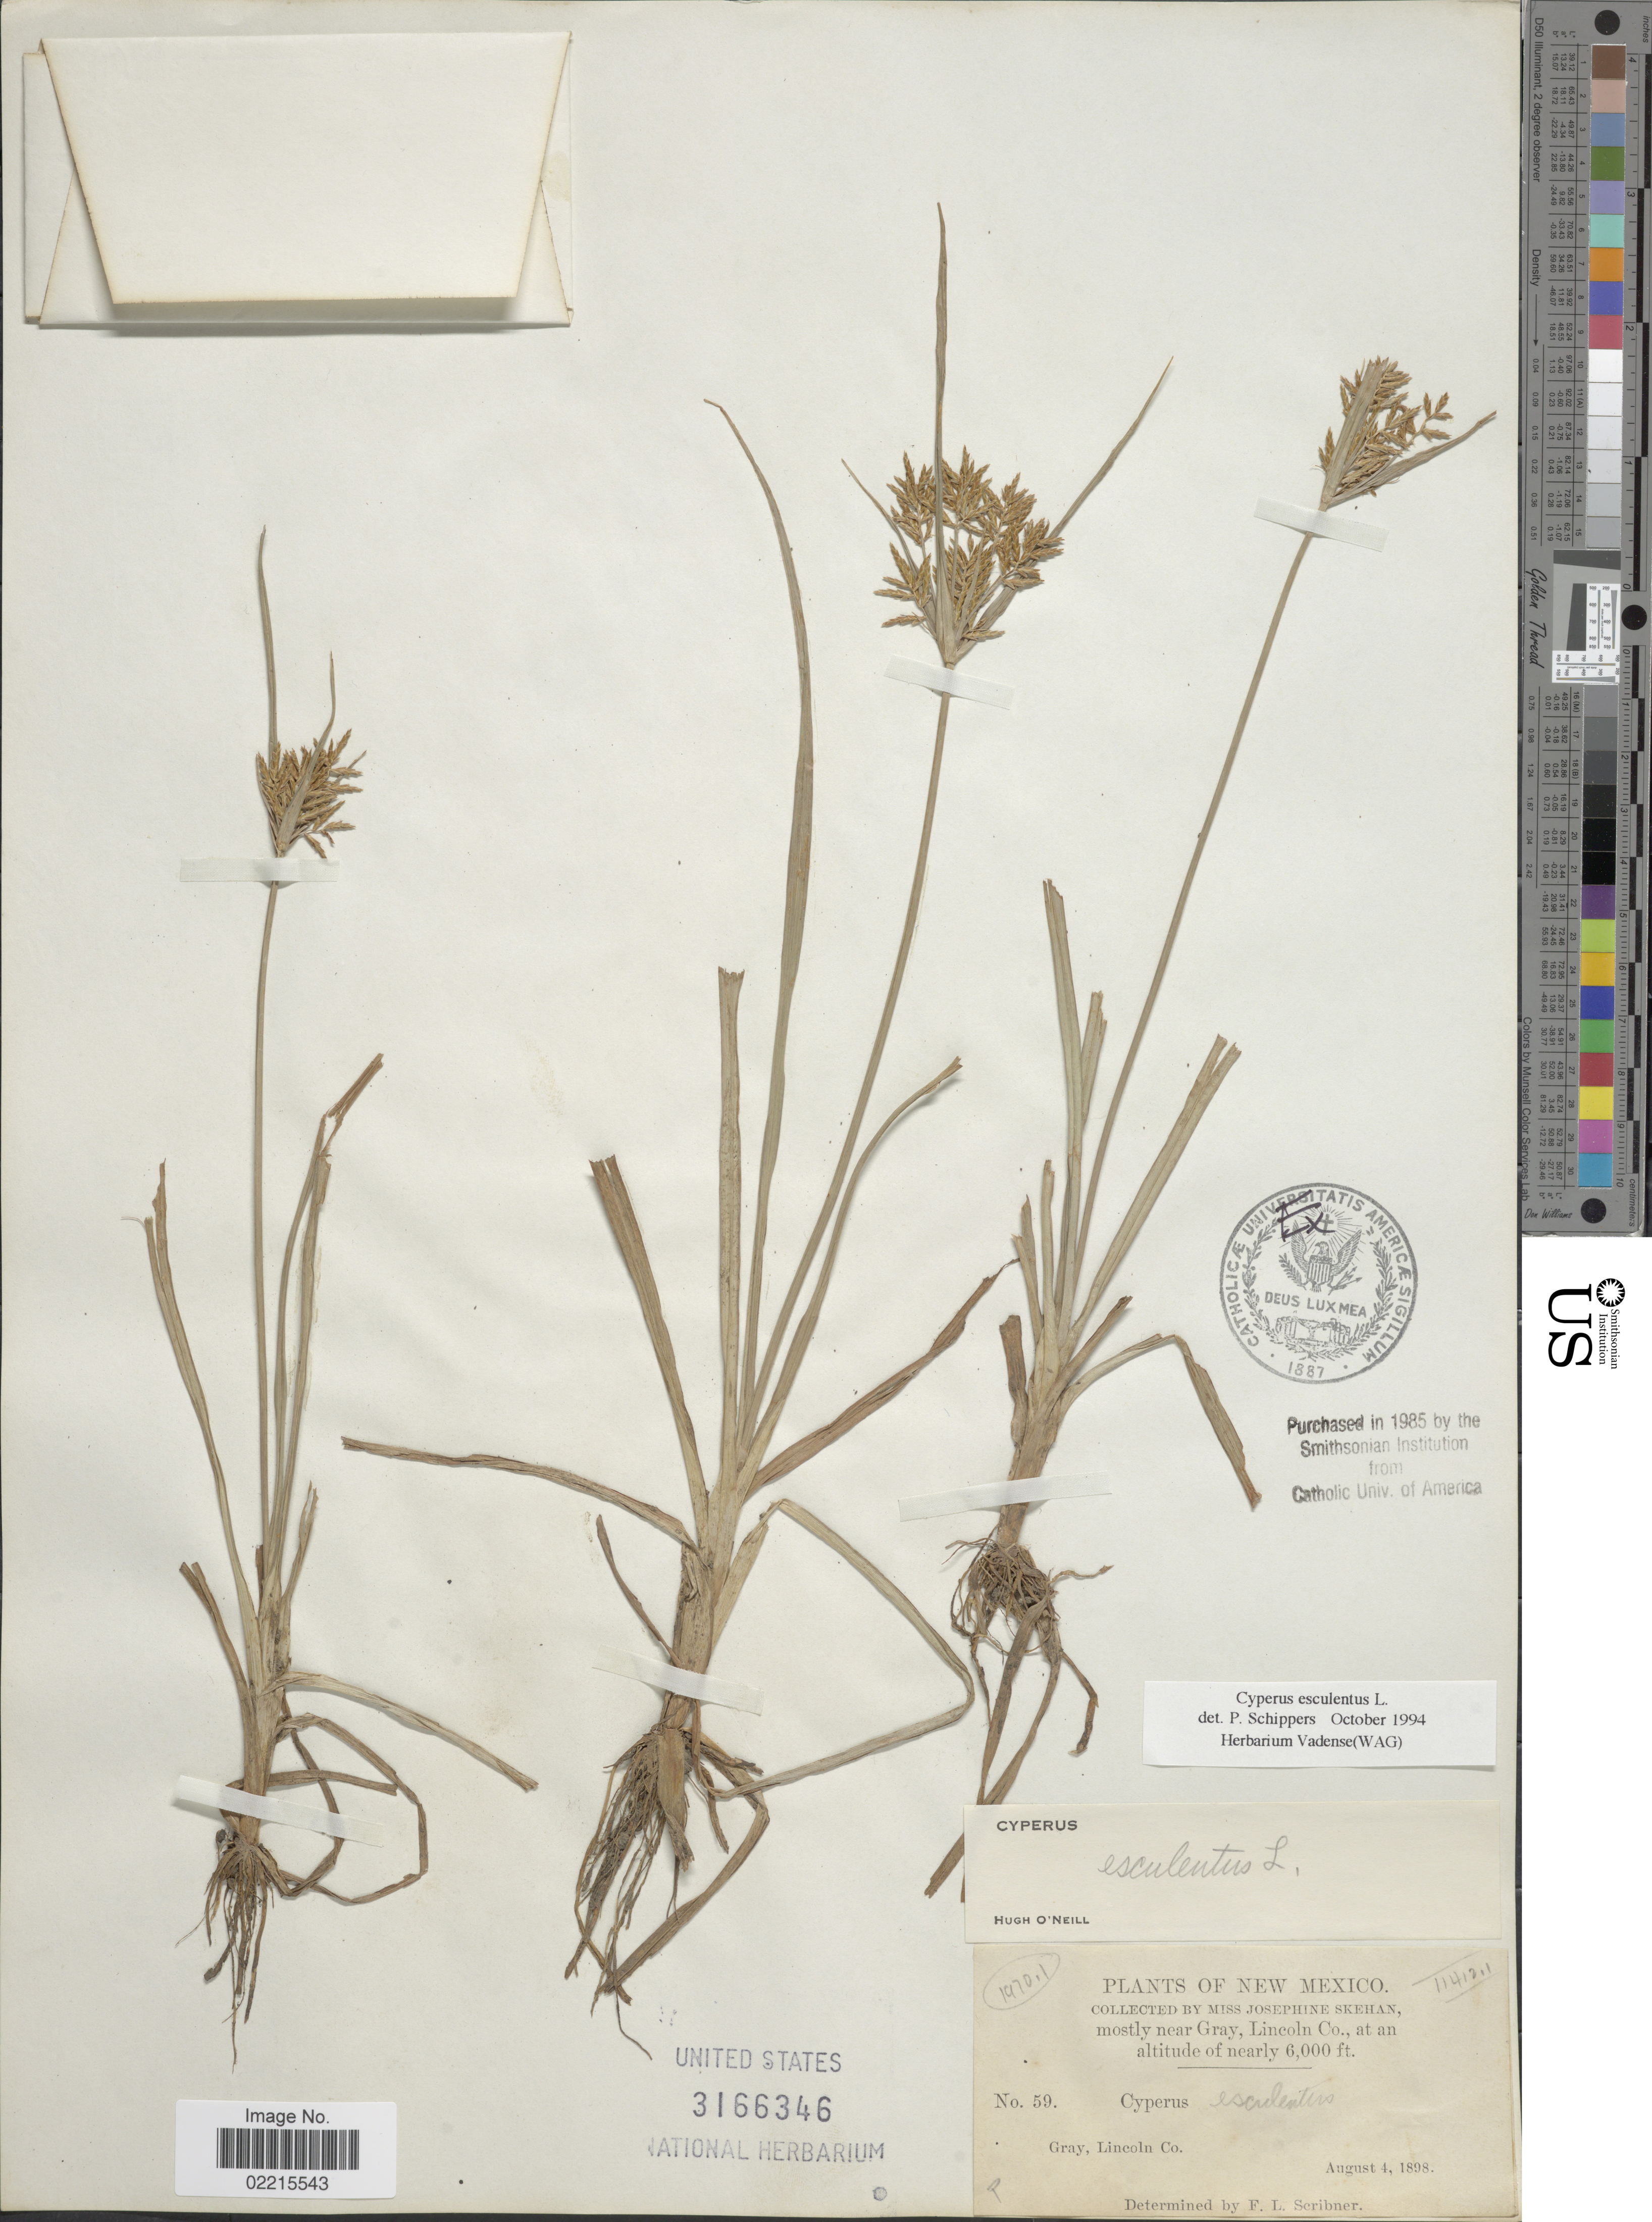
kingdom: Plantae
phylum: Tracheophyta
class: Liliopsida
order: Poales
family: Cyperaceae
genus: Cyperus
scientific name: Cyperus esculentus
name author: L.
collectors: J. Skehan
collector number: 59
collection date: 1898-08-04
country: United States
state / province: New Mexico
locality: Mostly near Gray, Lincoln Co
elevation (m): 1829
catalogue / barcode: US 3166346